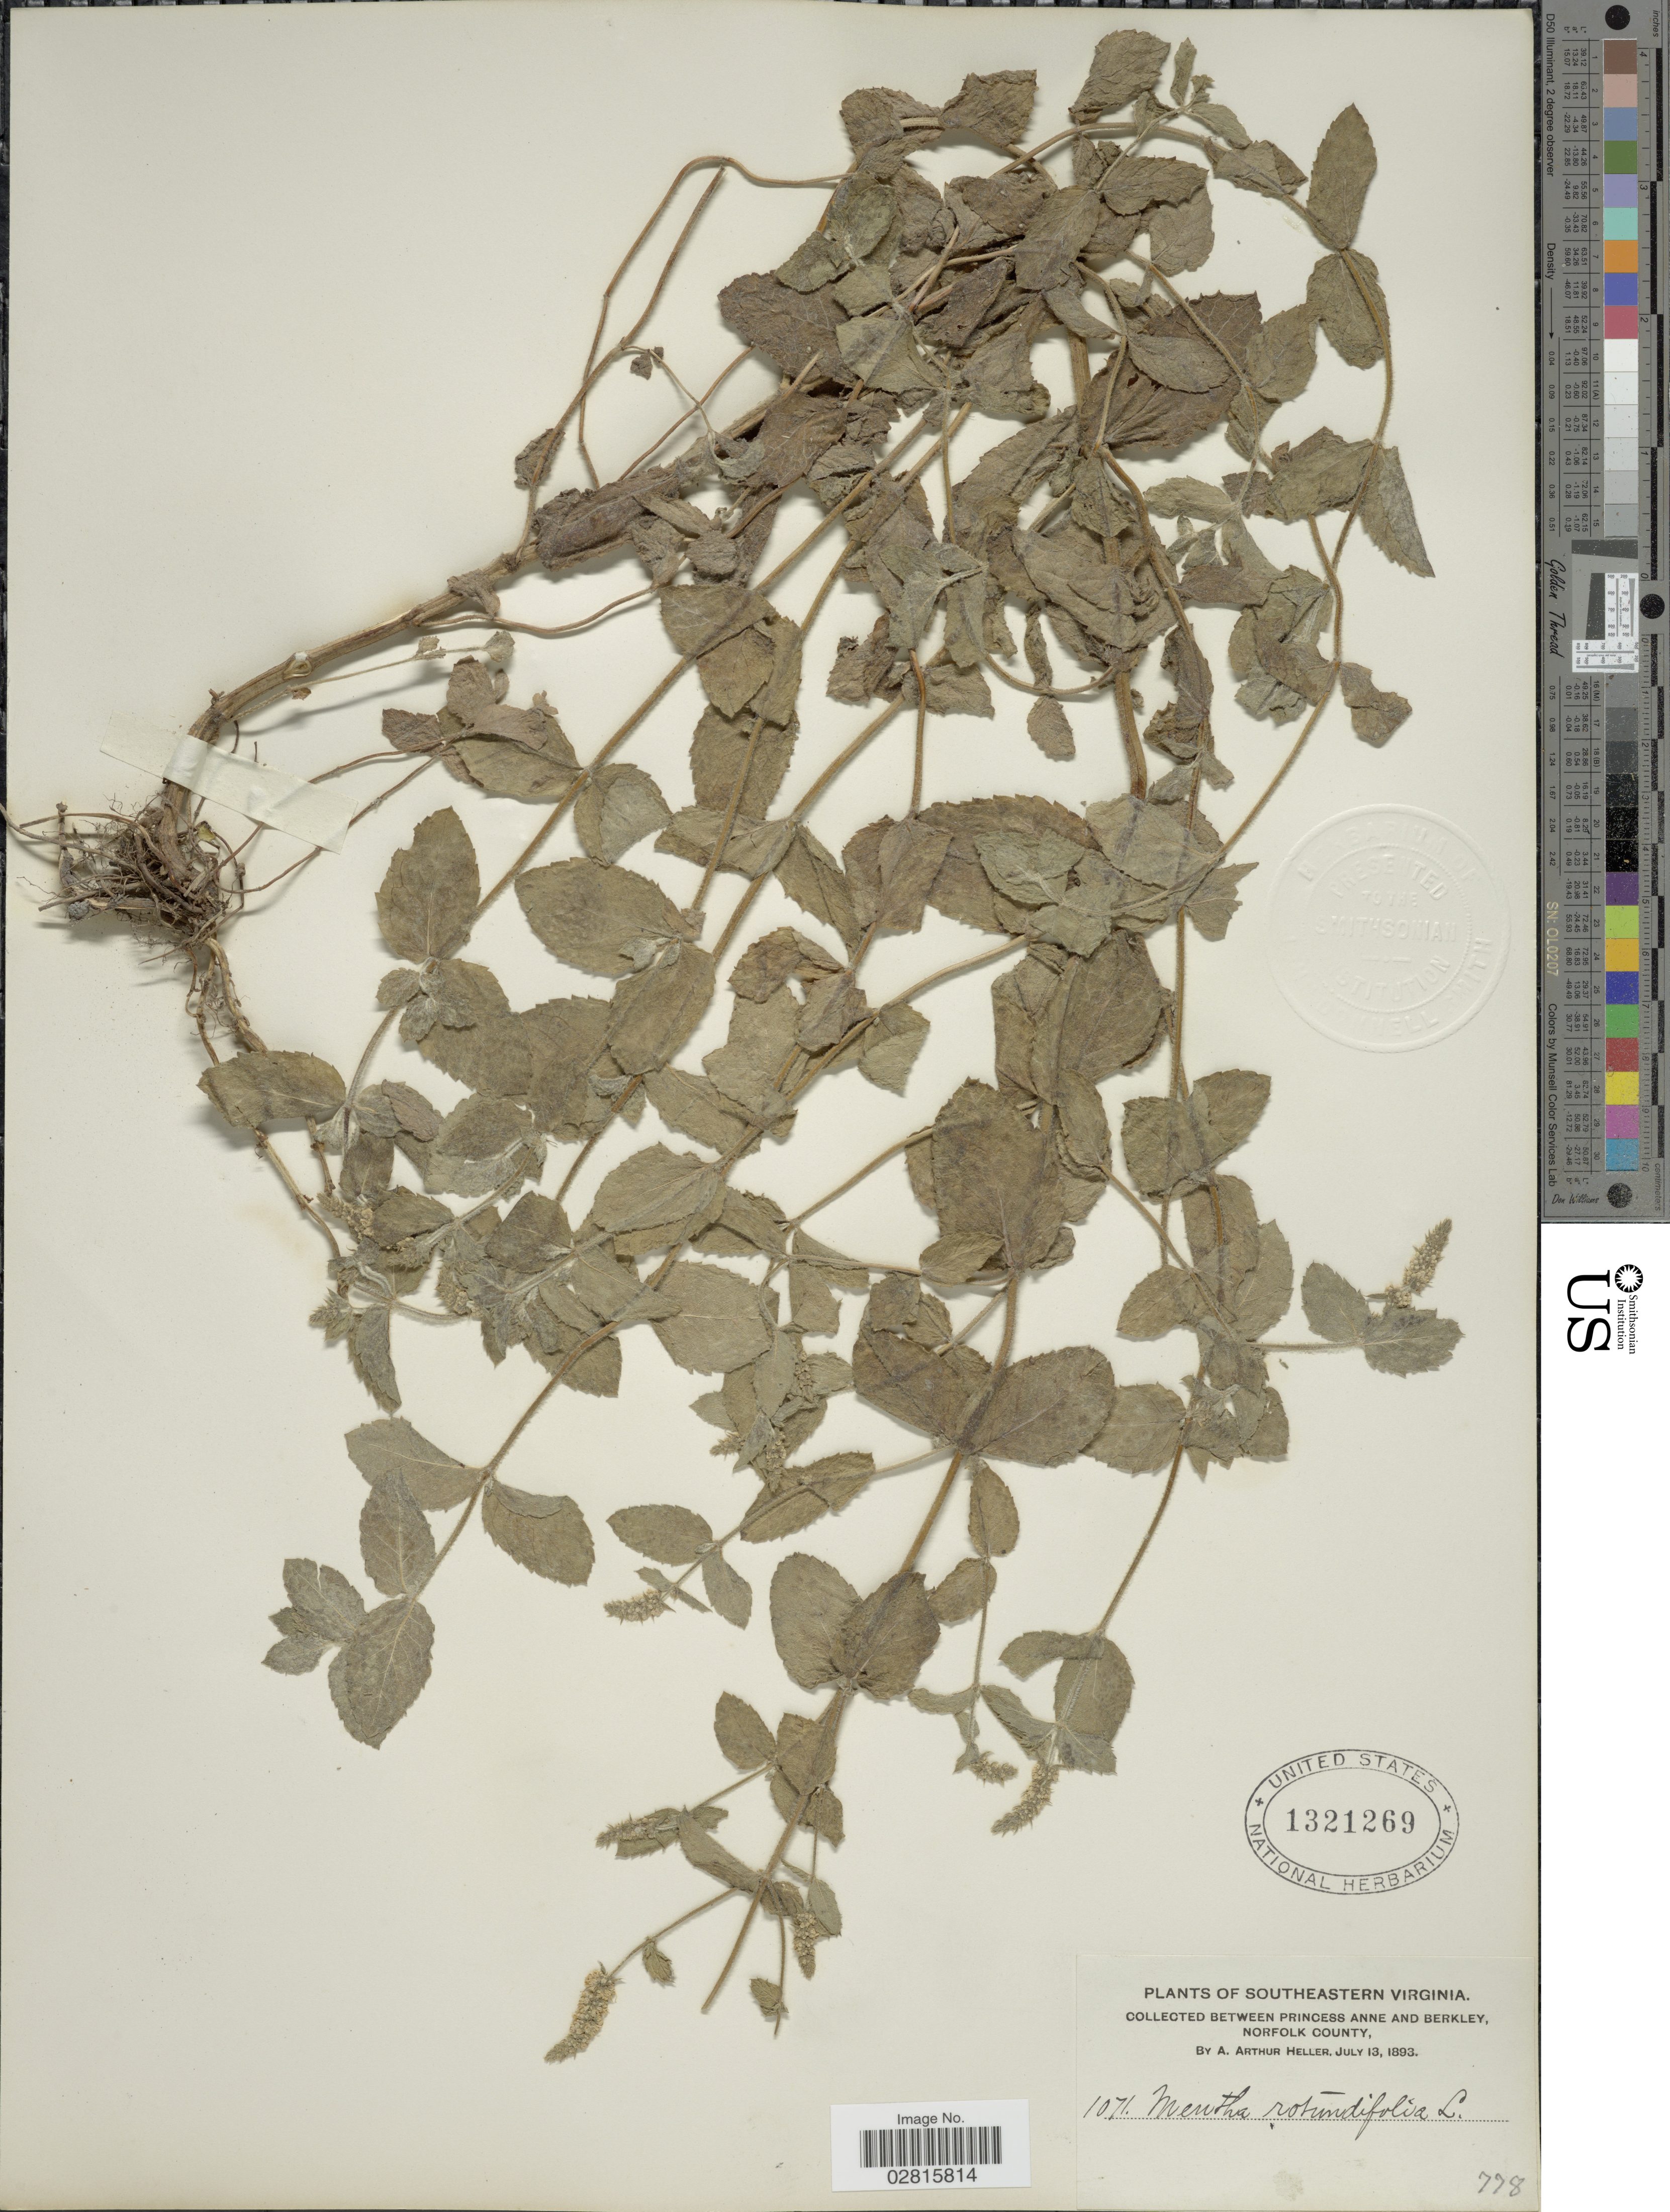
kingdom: Plantae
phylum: Tracheophyta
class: Magnoliopsida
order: Lamiales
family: Lamiaceae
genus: Mentha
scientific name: Mentha rotundifolia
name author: (L.) Huds.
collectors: A. A. Heller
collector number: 1071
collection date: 1893-07-13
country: United States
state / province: Virginia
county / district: City of Norfolk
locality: Southeastern Virginia. Collected between Princess Anne and Berkley, Norfolk County.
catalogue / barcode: US 1321269